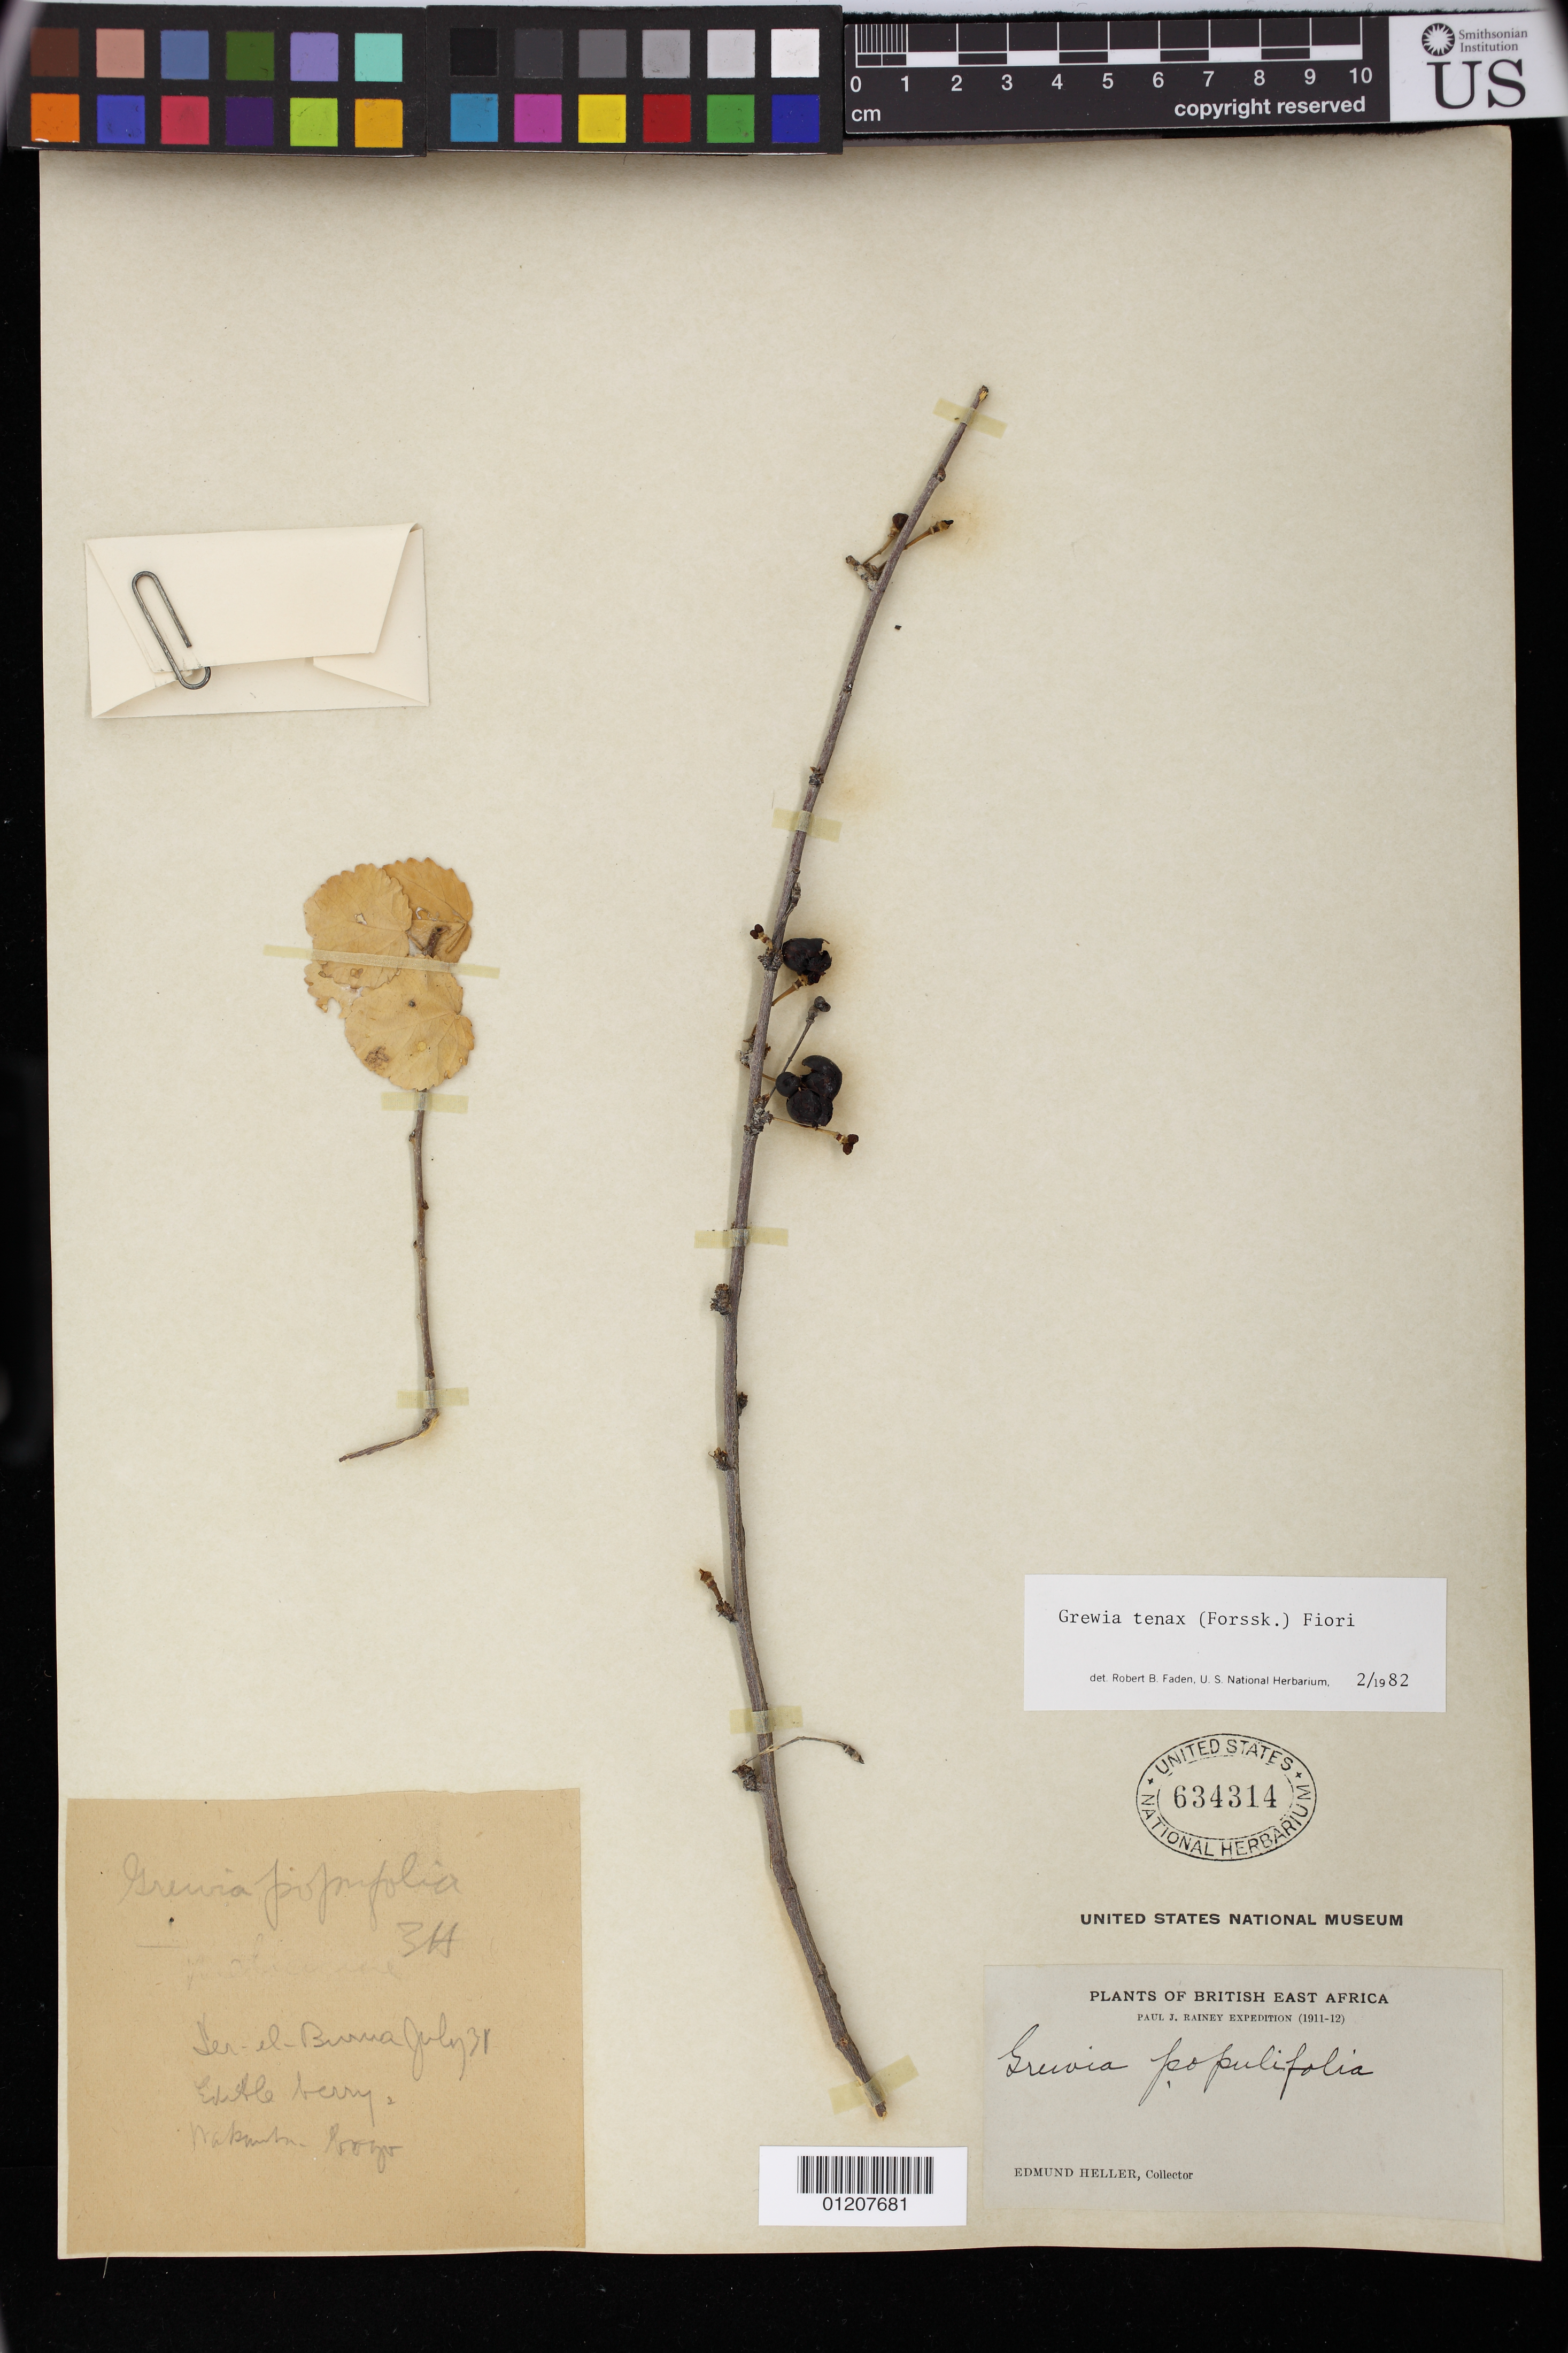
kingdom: Plantae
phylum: Tracheophyta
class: Magnoliopsida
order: Malvales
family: Malvaceae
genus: Grewia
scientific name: Grewia tenax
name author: (Forssk.) Fiori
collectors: E. Heller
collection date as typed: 1911 to -- --- 1912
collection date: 1911/1912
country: Kenya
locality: British East Africa. Ser-el-Burna[?]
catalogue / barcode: US 634314